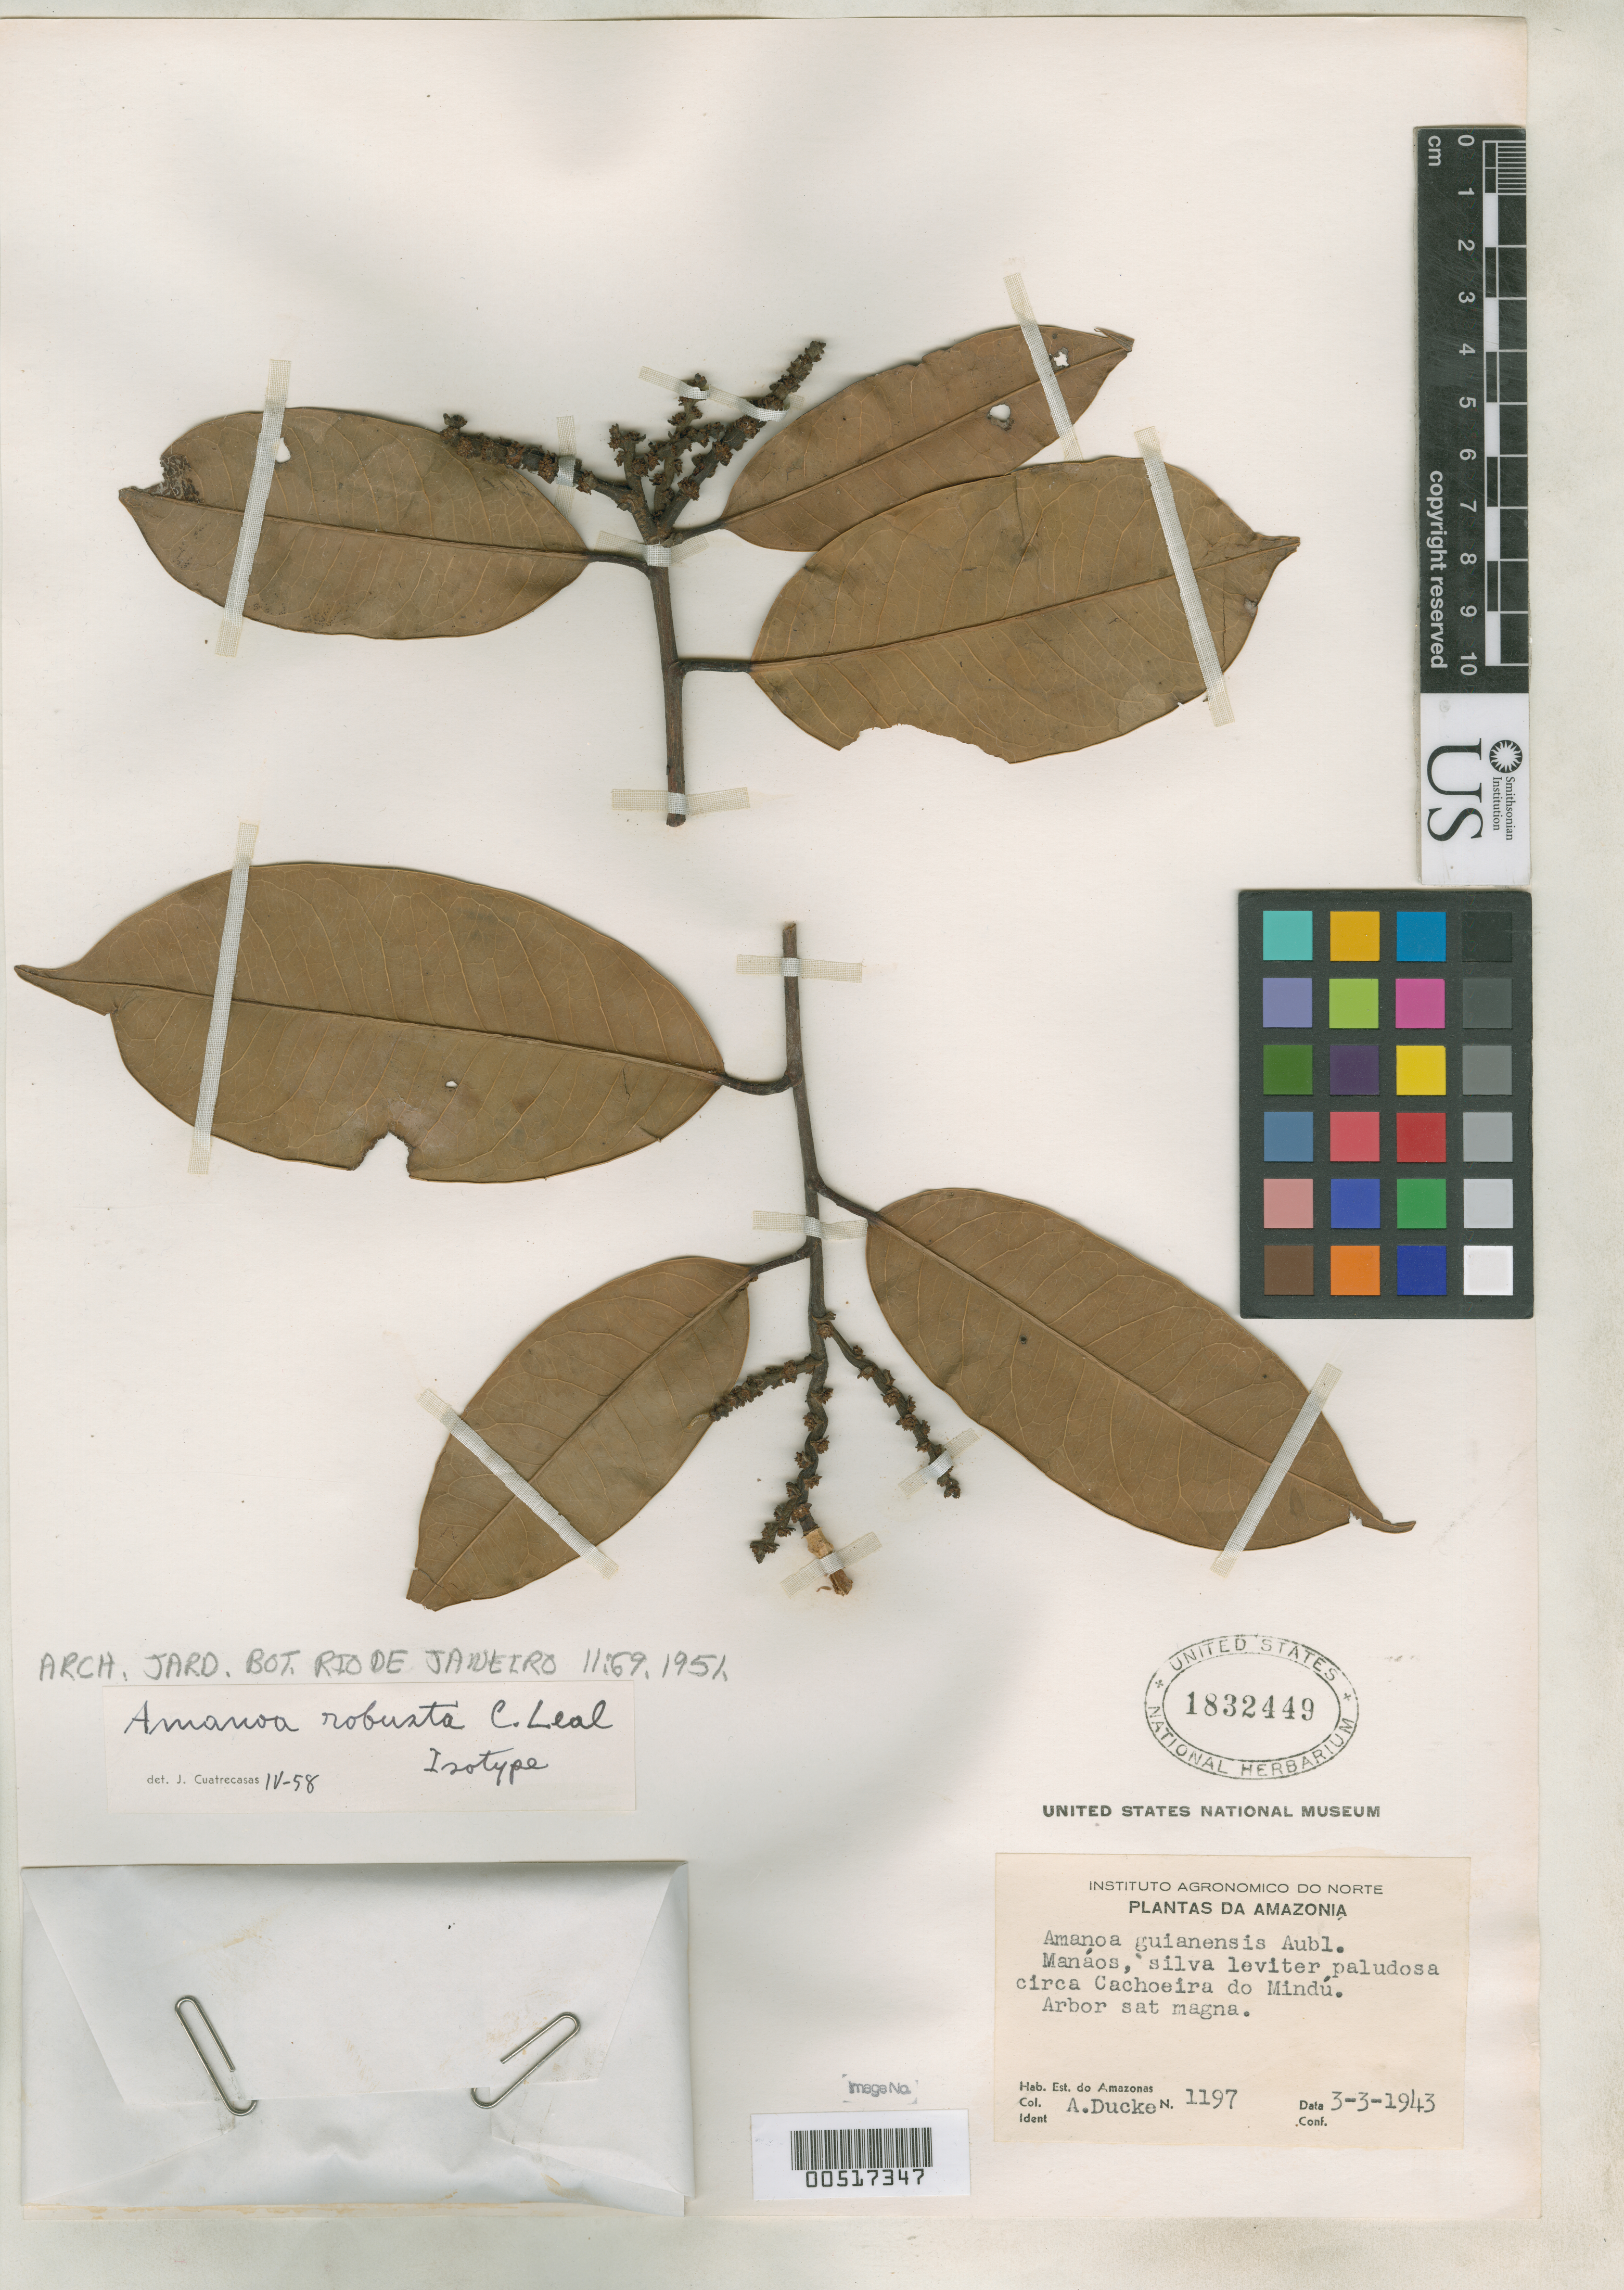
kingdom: Plantae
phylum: Tracheophyta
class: Magnoliopsida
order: Malpighiales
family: Phyllanthaceae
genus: Amanoa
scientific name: Amanoa robusta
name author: Leal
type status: Isotype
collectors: A. Ducke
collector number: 1197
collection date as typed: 03 Mar 1943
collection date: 1943-03-03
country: Brazil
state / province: Amazonas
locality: Manaos, Paludosa circa Cachoeira do Mindu.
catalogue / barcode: US 1832449